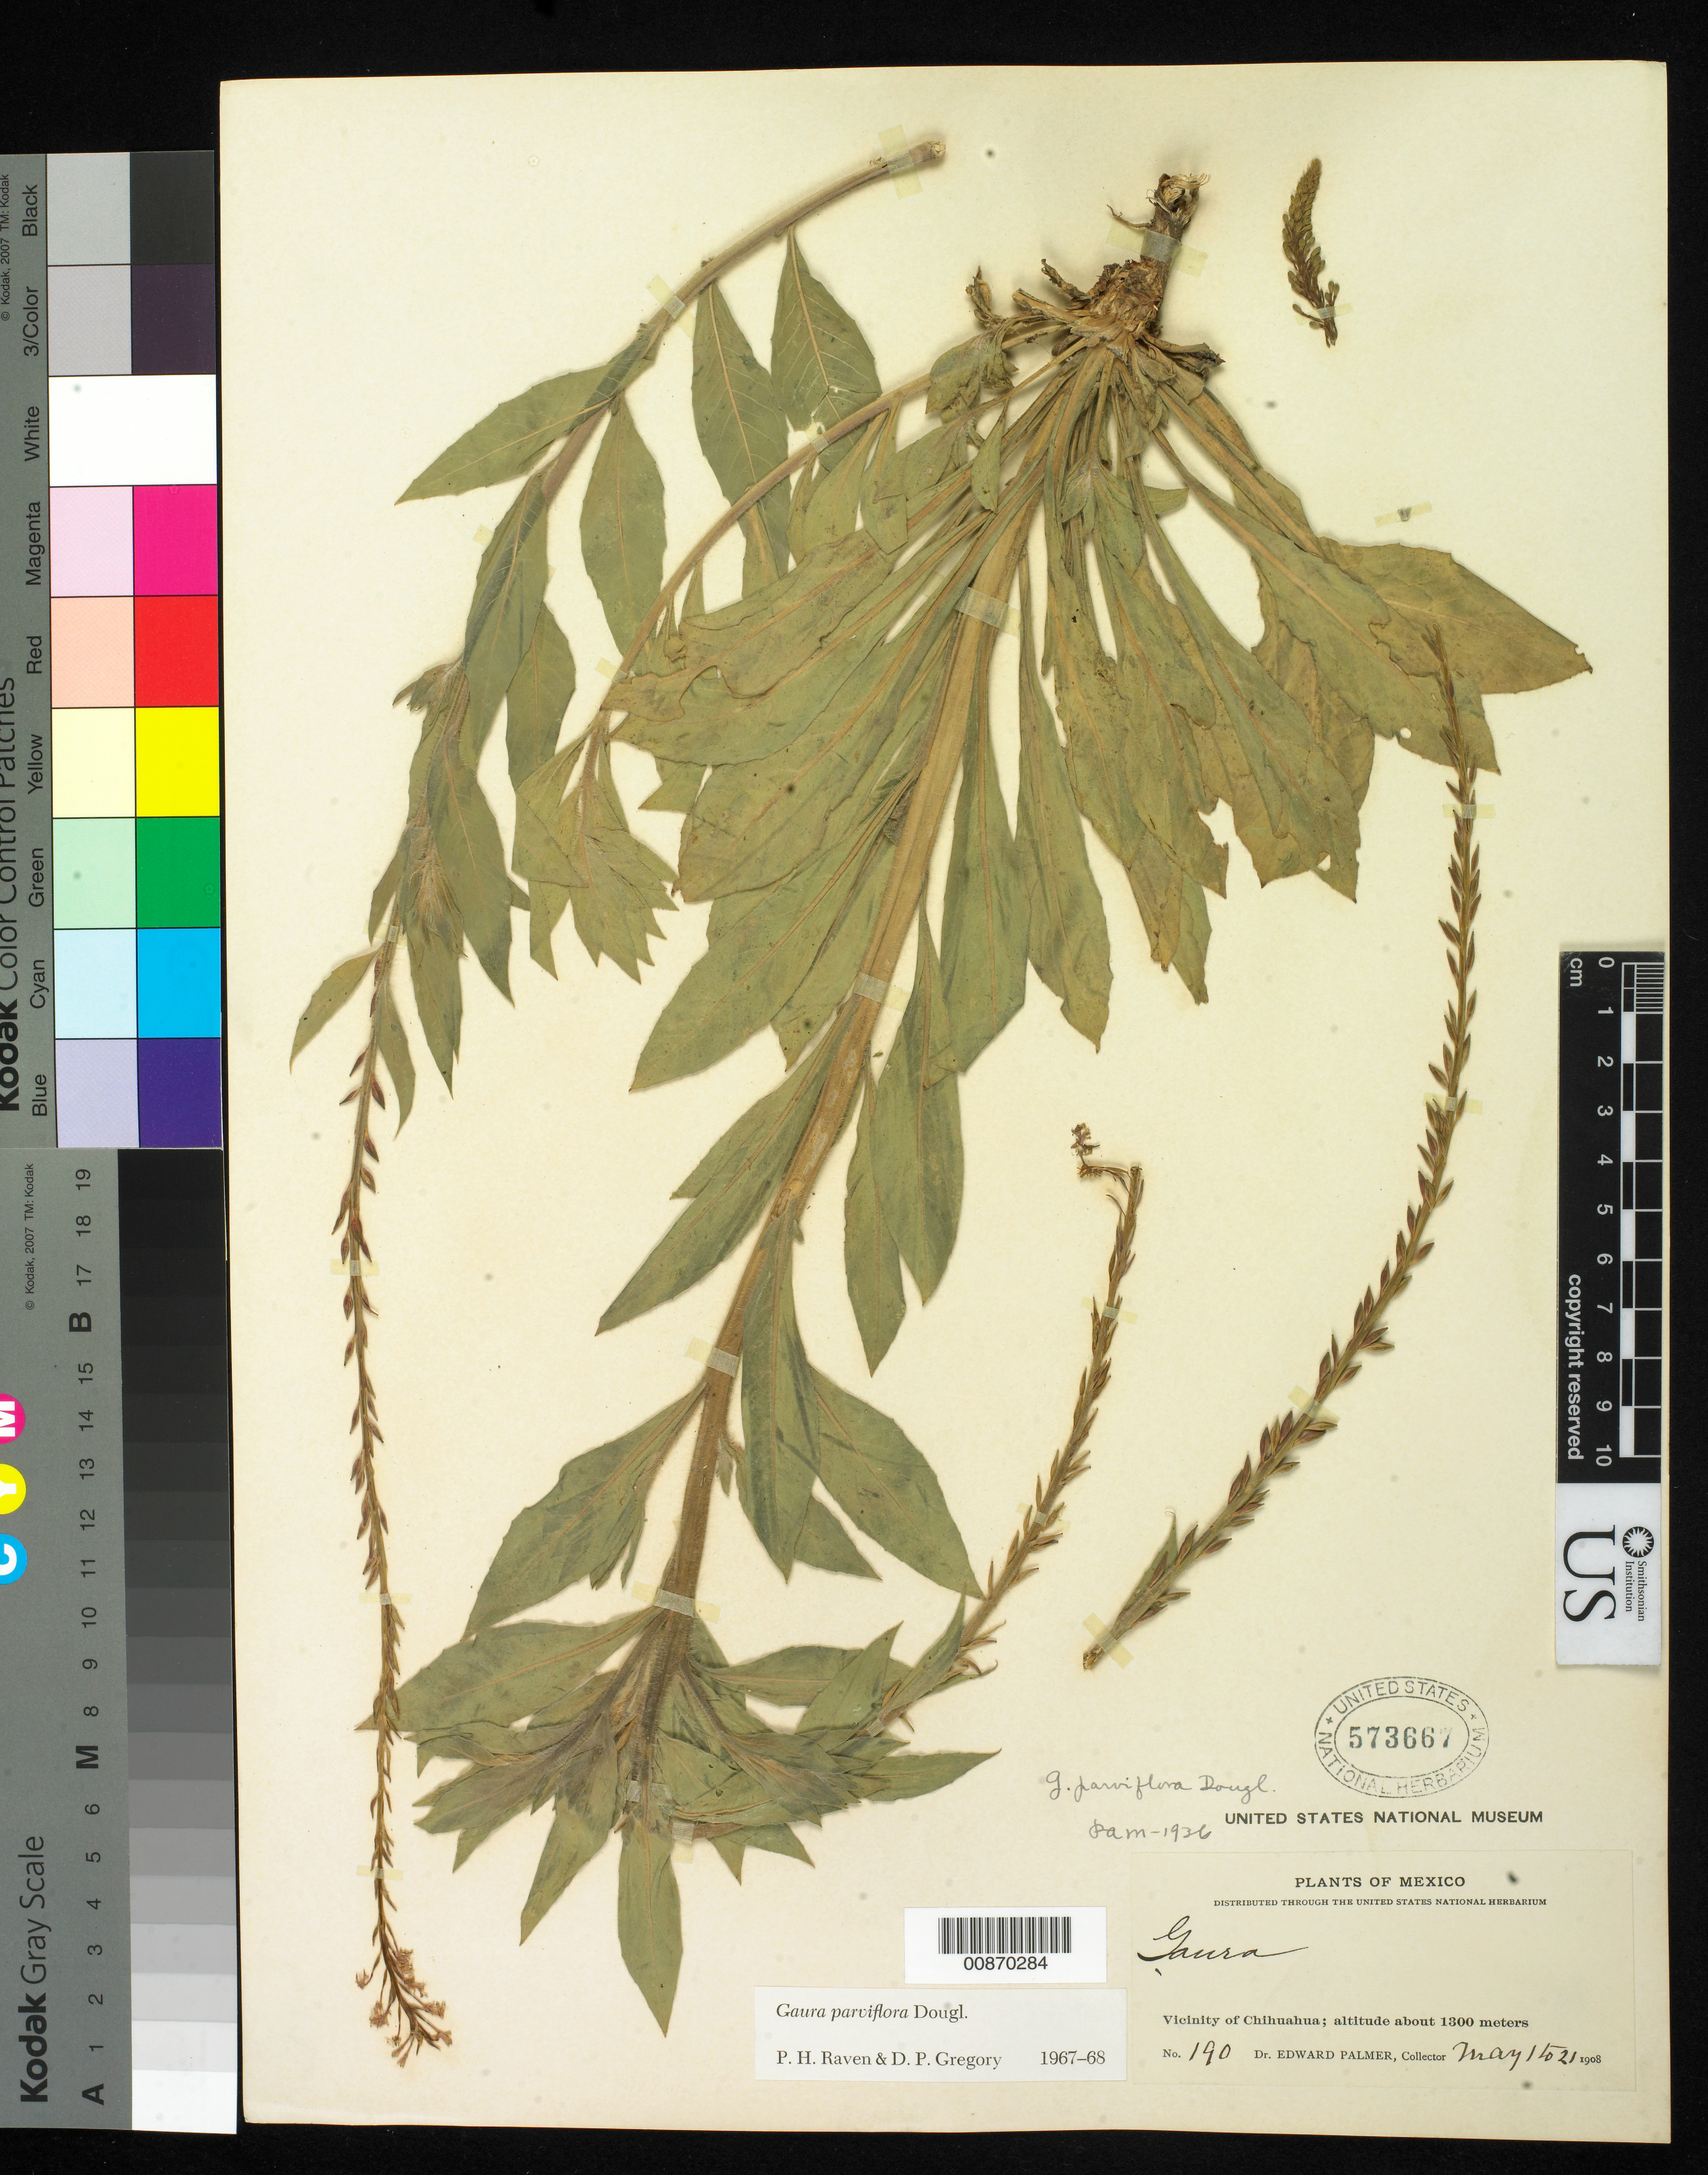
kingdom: Plantae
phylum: Tracheophyta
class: Magnoliopsida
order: Myrtales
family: Onagraceae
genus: Oenothera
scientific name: Oenothera curtiflora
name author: W.L. Wagner & Hoch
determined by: Wagner, W. L., (BOT), Smithsonian Institution - National Museum of Natural History (UNITED STATES)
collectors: E. Palmer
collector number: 190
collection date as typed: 01 May 1908 to 21 May 1908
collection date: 1908-05-01/1908-05-21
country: Mexico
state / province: Chihuahua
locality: Vicinity of Chihuahua.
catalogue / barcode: US 573667